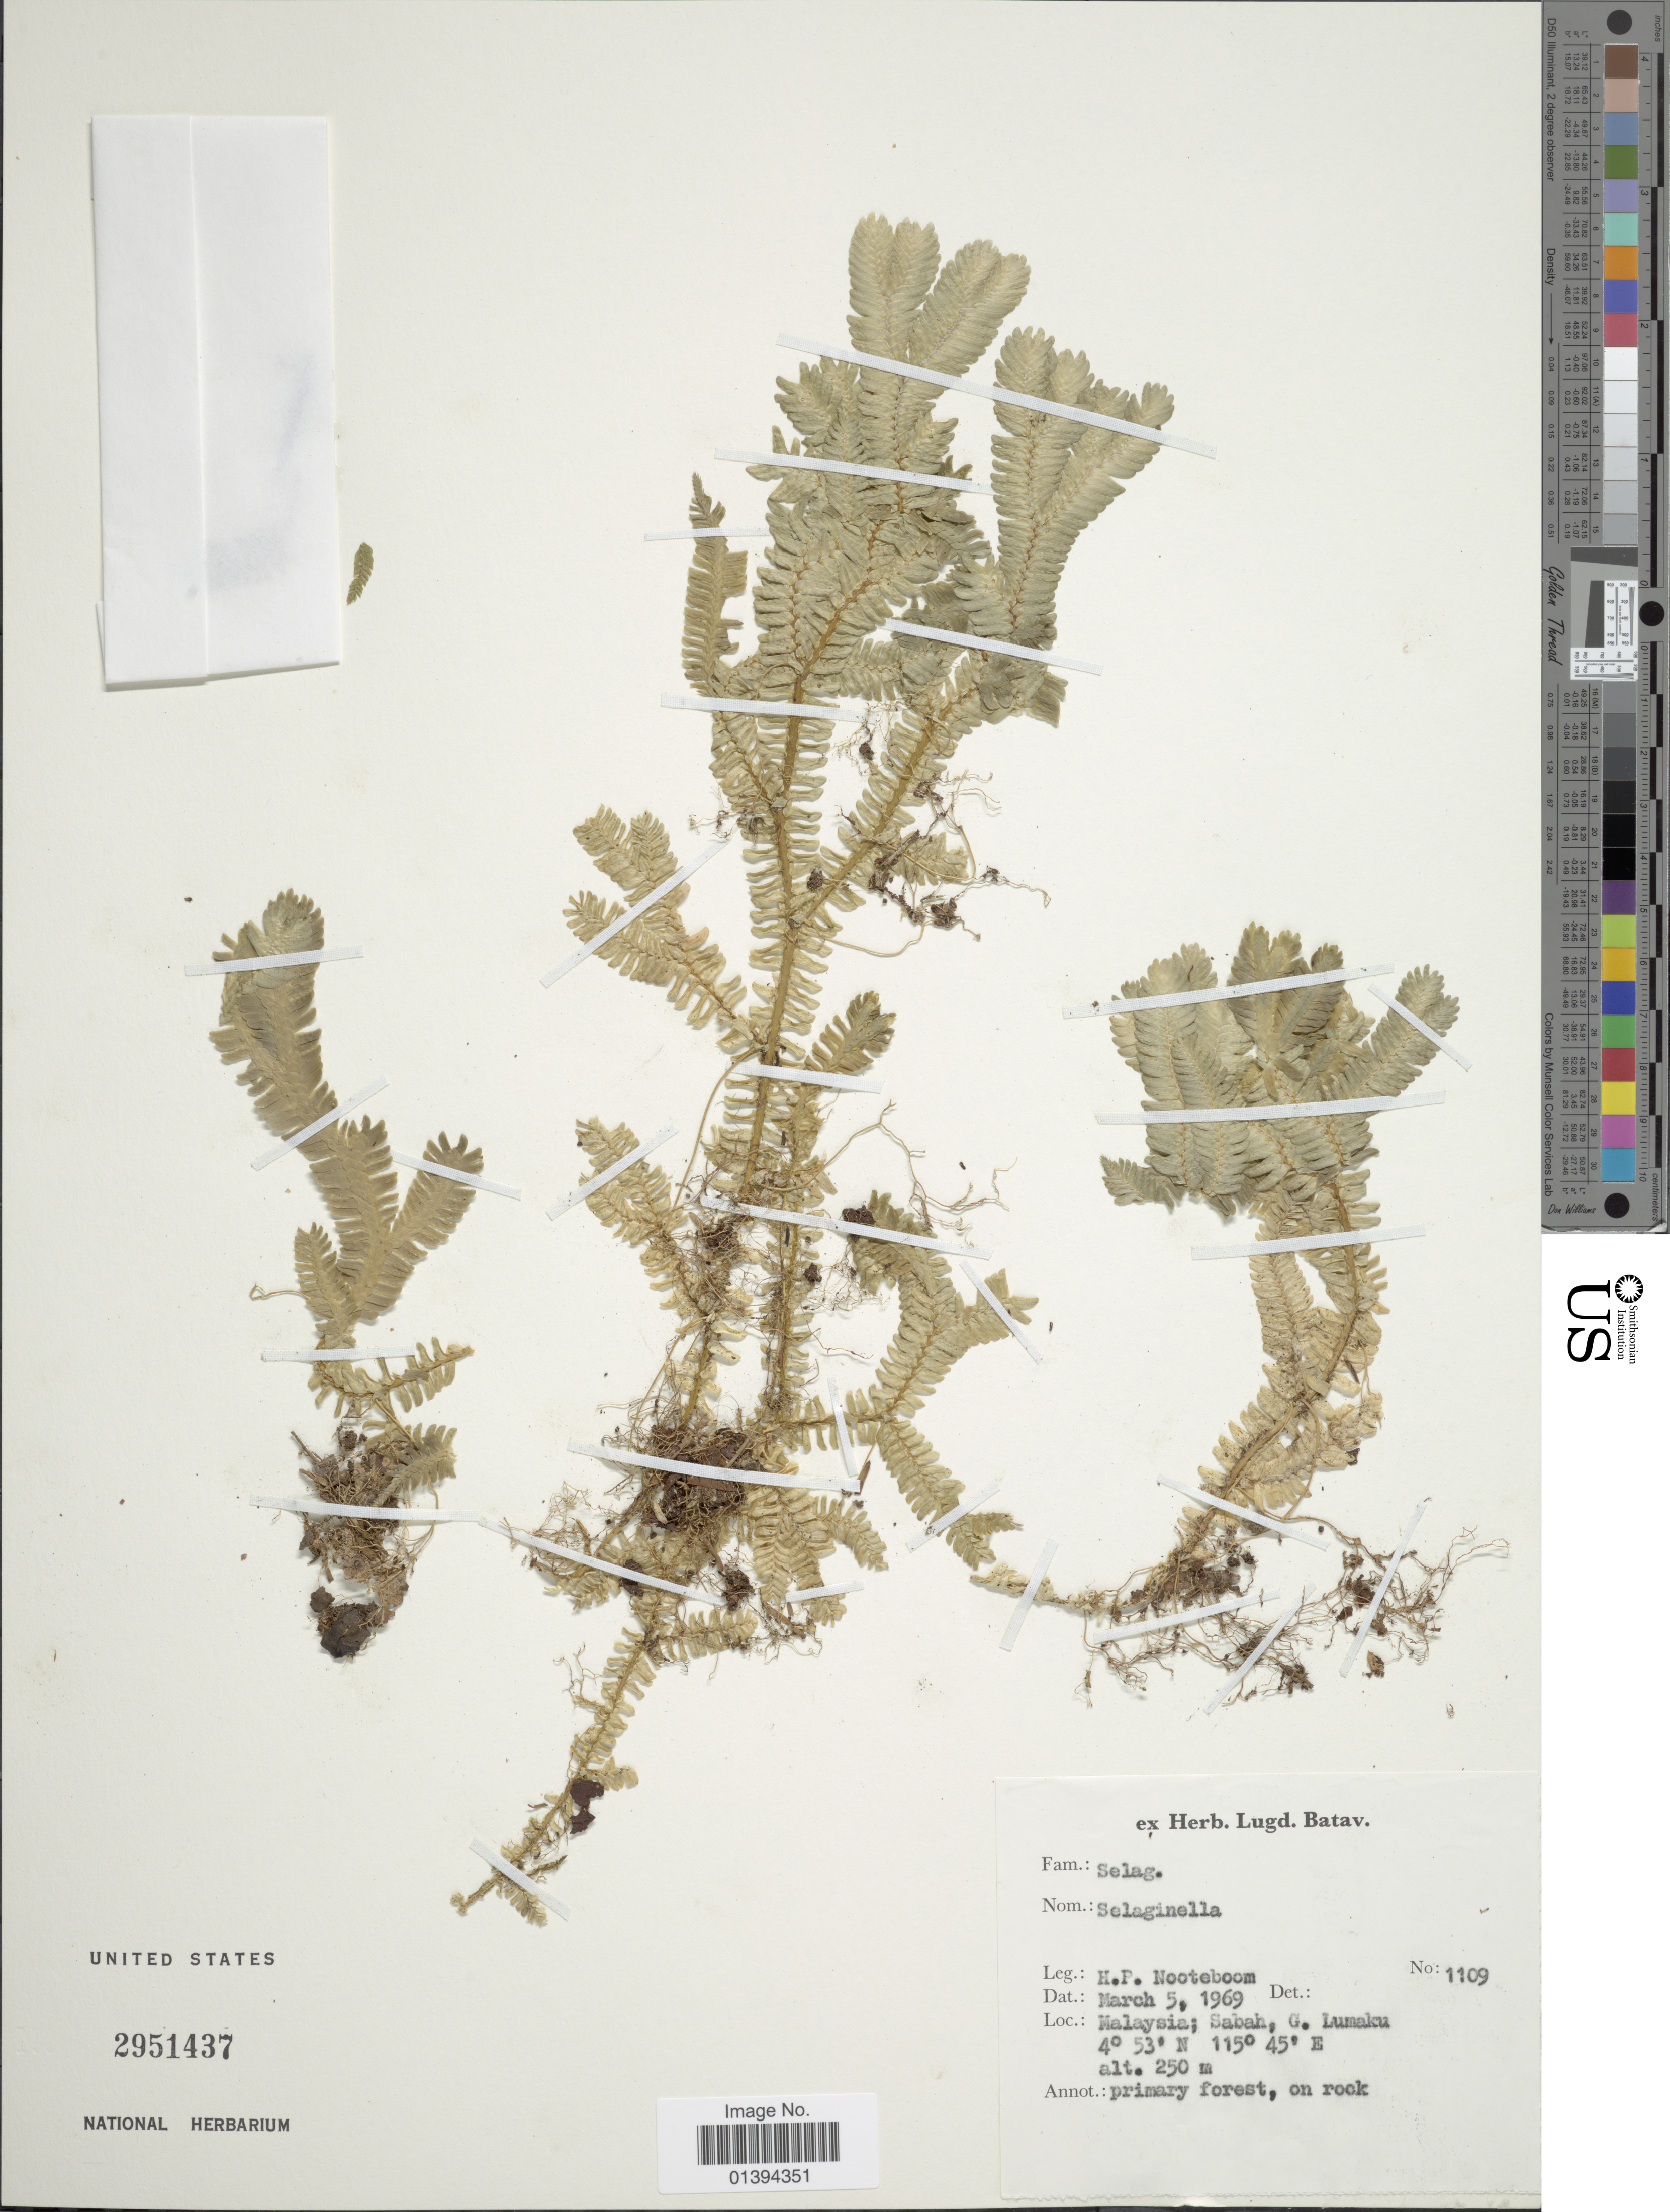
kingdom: Plantae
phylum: Tracheophyta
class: Lycopodiopsida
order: Selaginellales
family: Selaginellaceae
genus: Selaginella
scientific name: Selaginella sp.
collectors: H. P. Nooteboom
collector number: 1109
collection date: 1969-03-05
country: Malaysia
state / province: Sabah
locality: Malaysia; Sabah, G. Lumaku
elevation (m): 250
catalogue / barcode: US 2951437